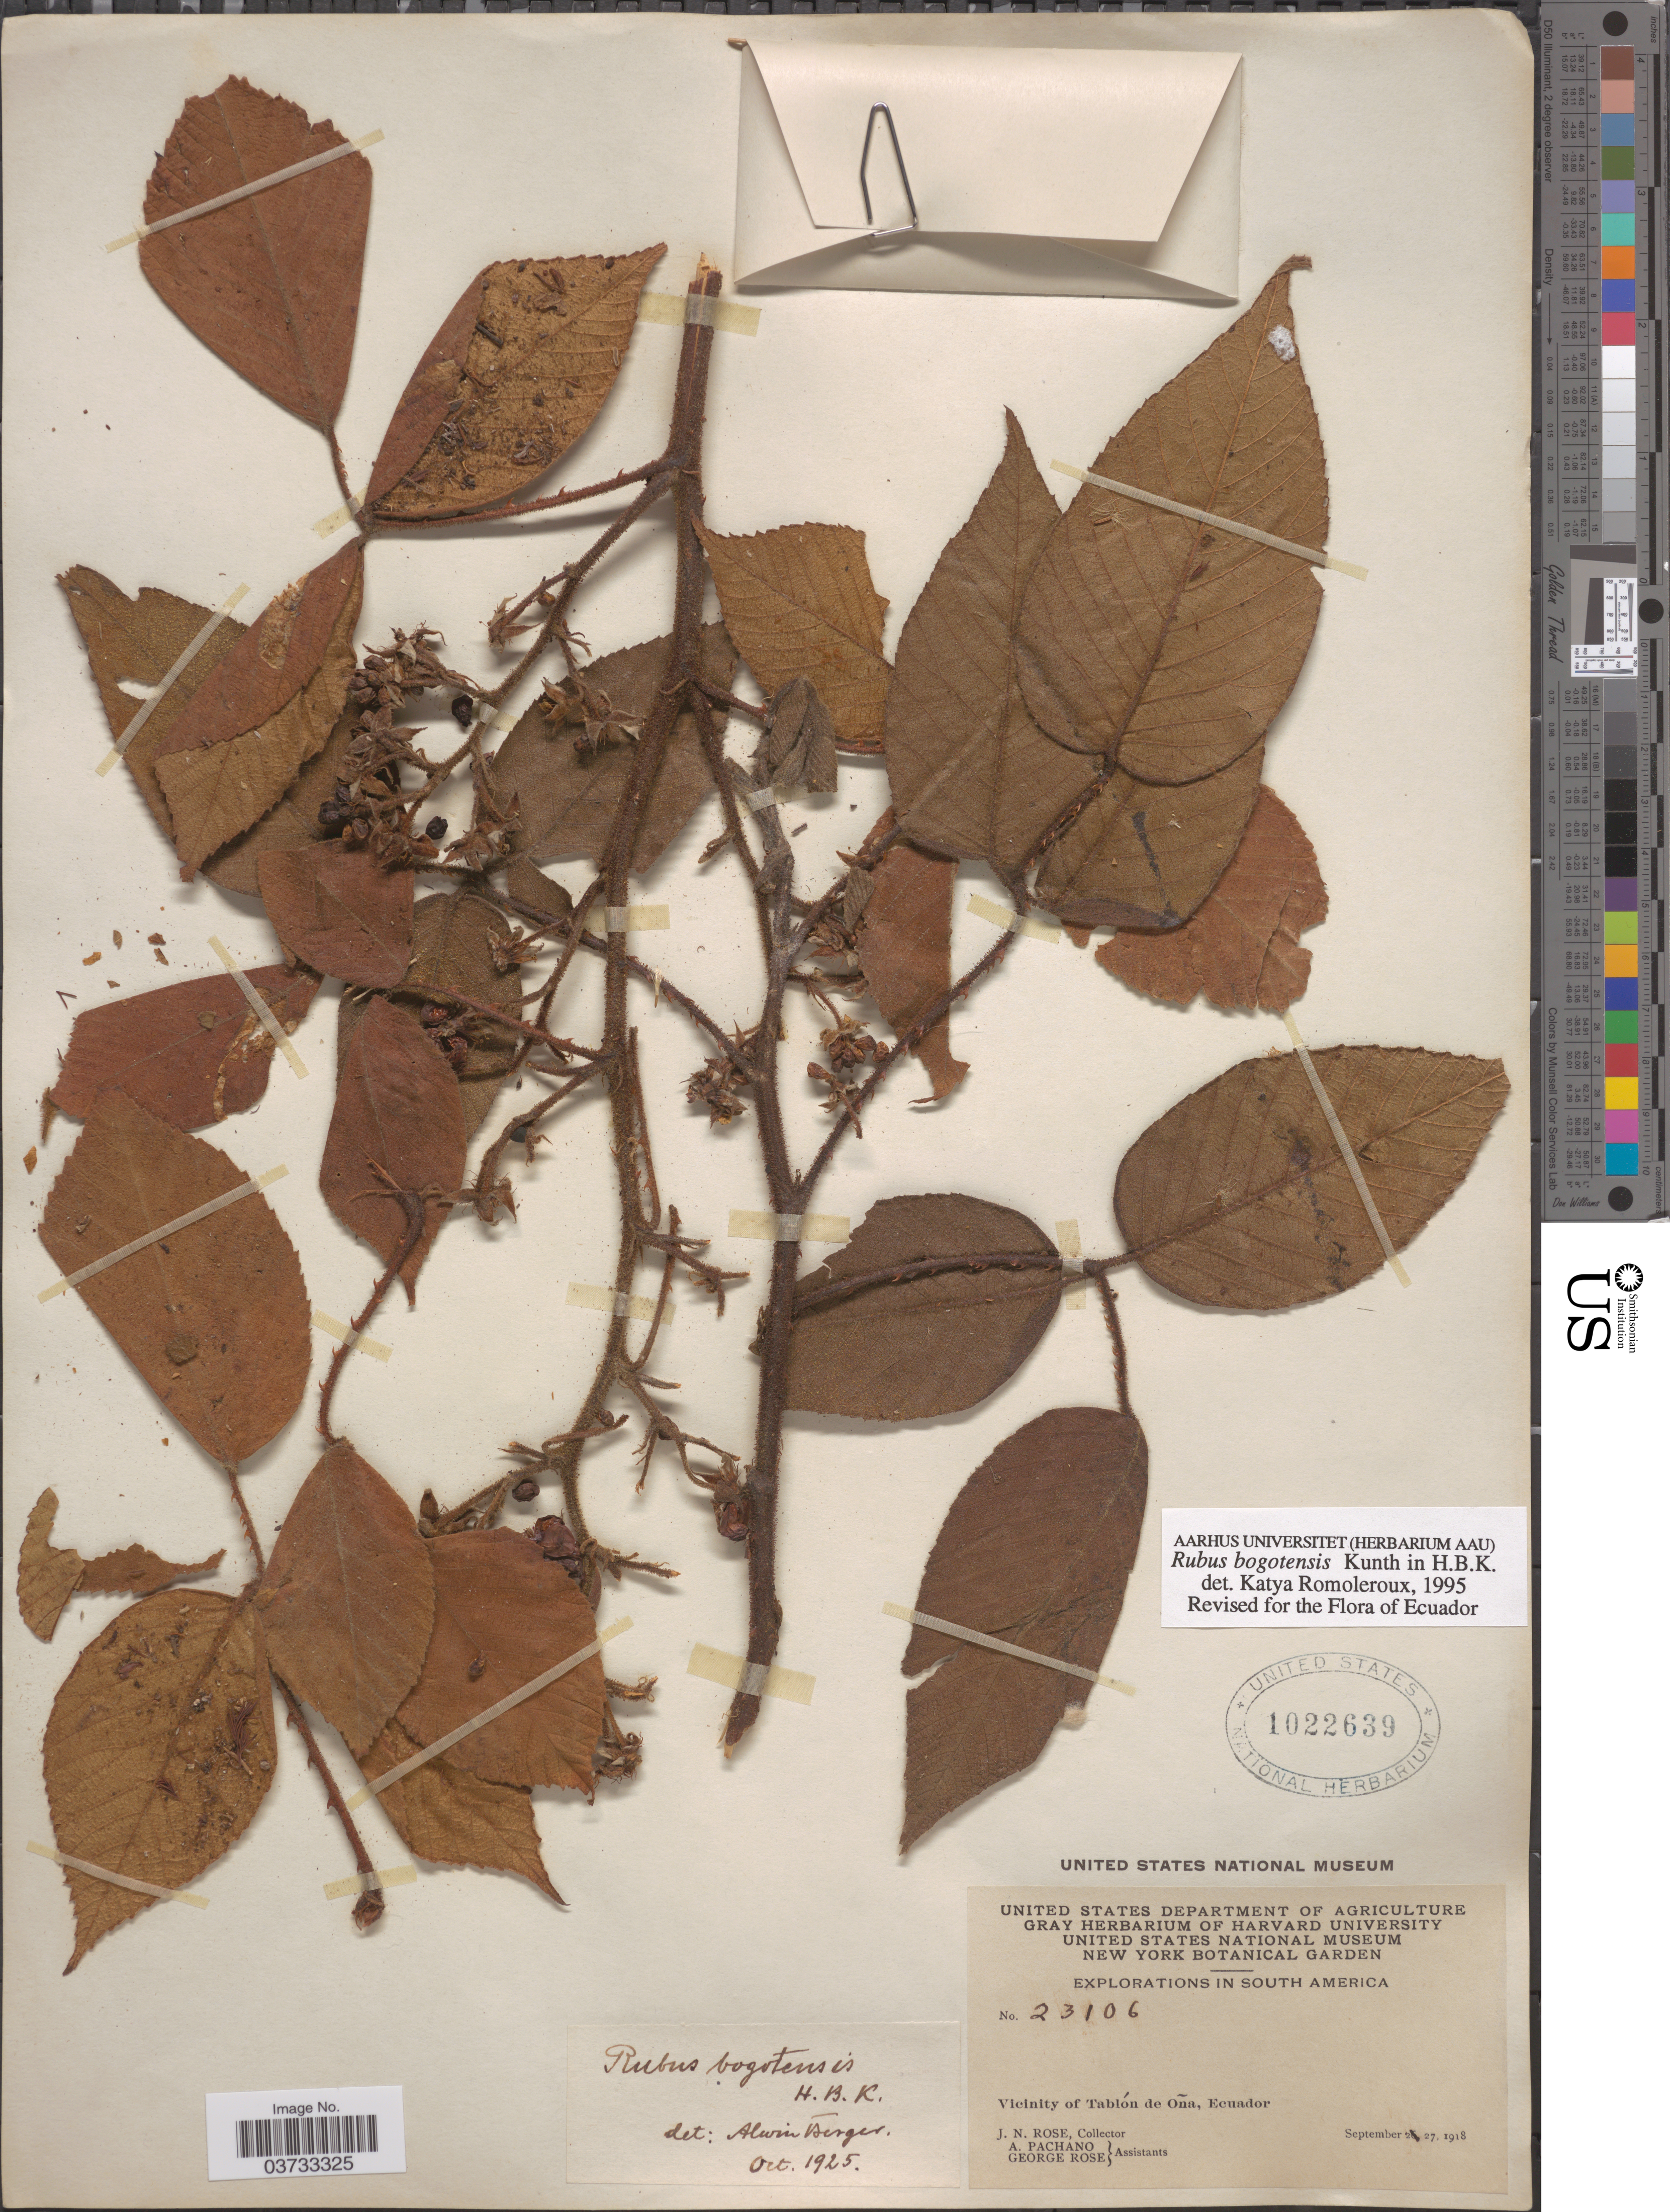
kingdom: Plantae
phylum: Tracheophyta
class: Magnoliopsida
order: Rosales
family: Rosaceae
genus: Rubus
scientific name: Rubus bogotensis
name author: Kunth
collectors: J. N. Rose, A. Pachano & G. Rose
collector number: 23106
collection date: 1918-09-27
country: Ecuador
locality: Vicinity of Tablón de Oña.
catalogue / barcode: US 1022639